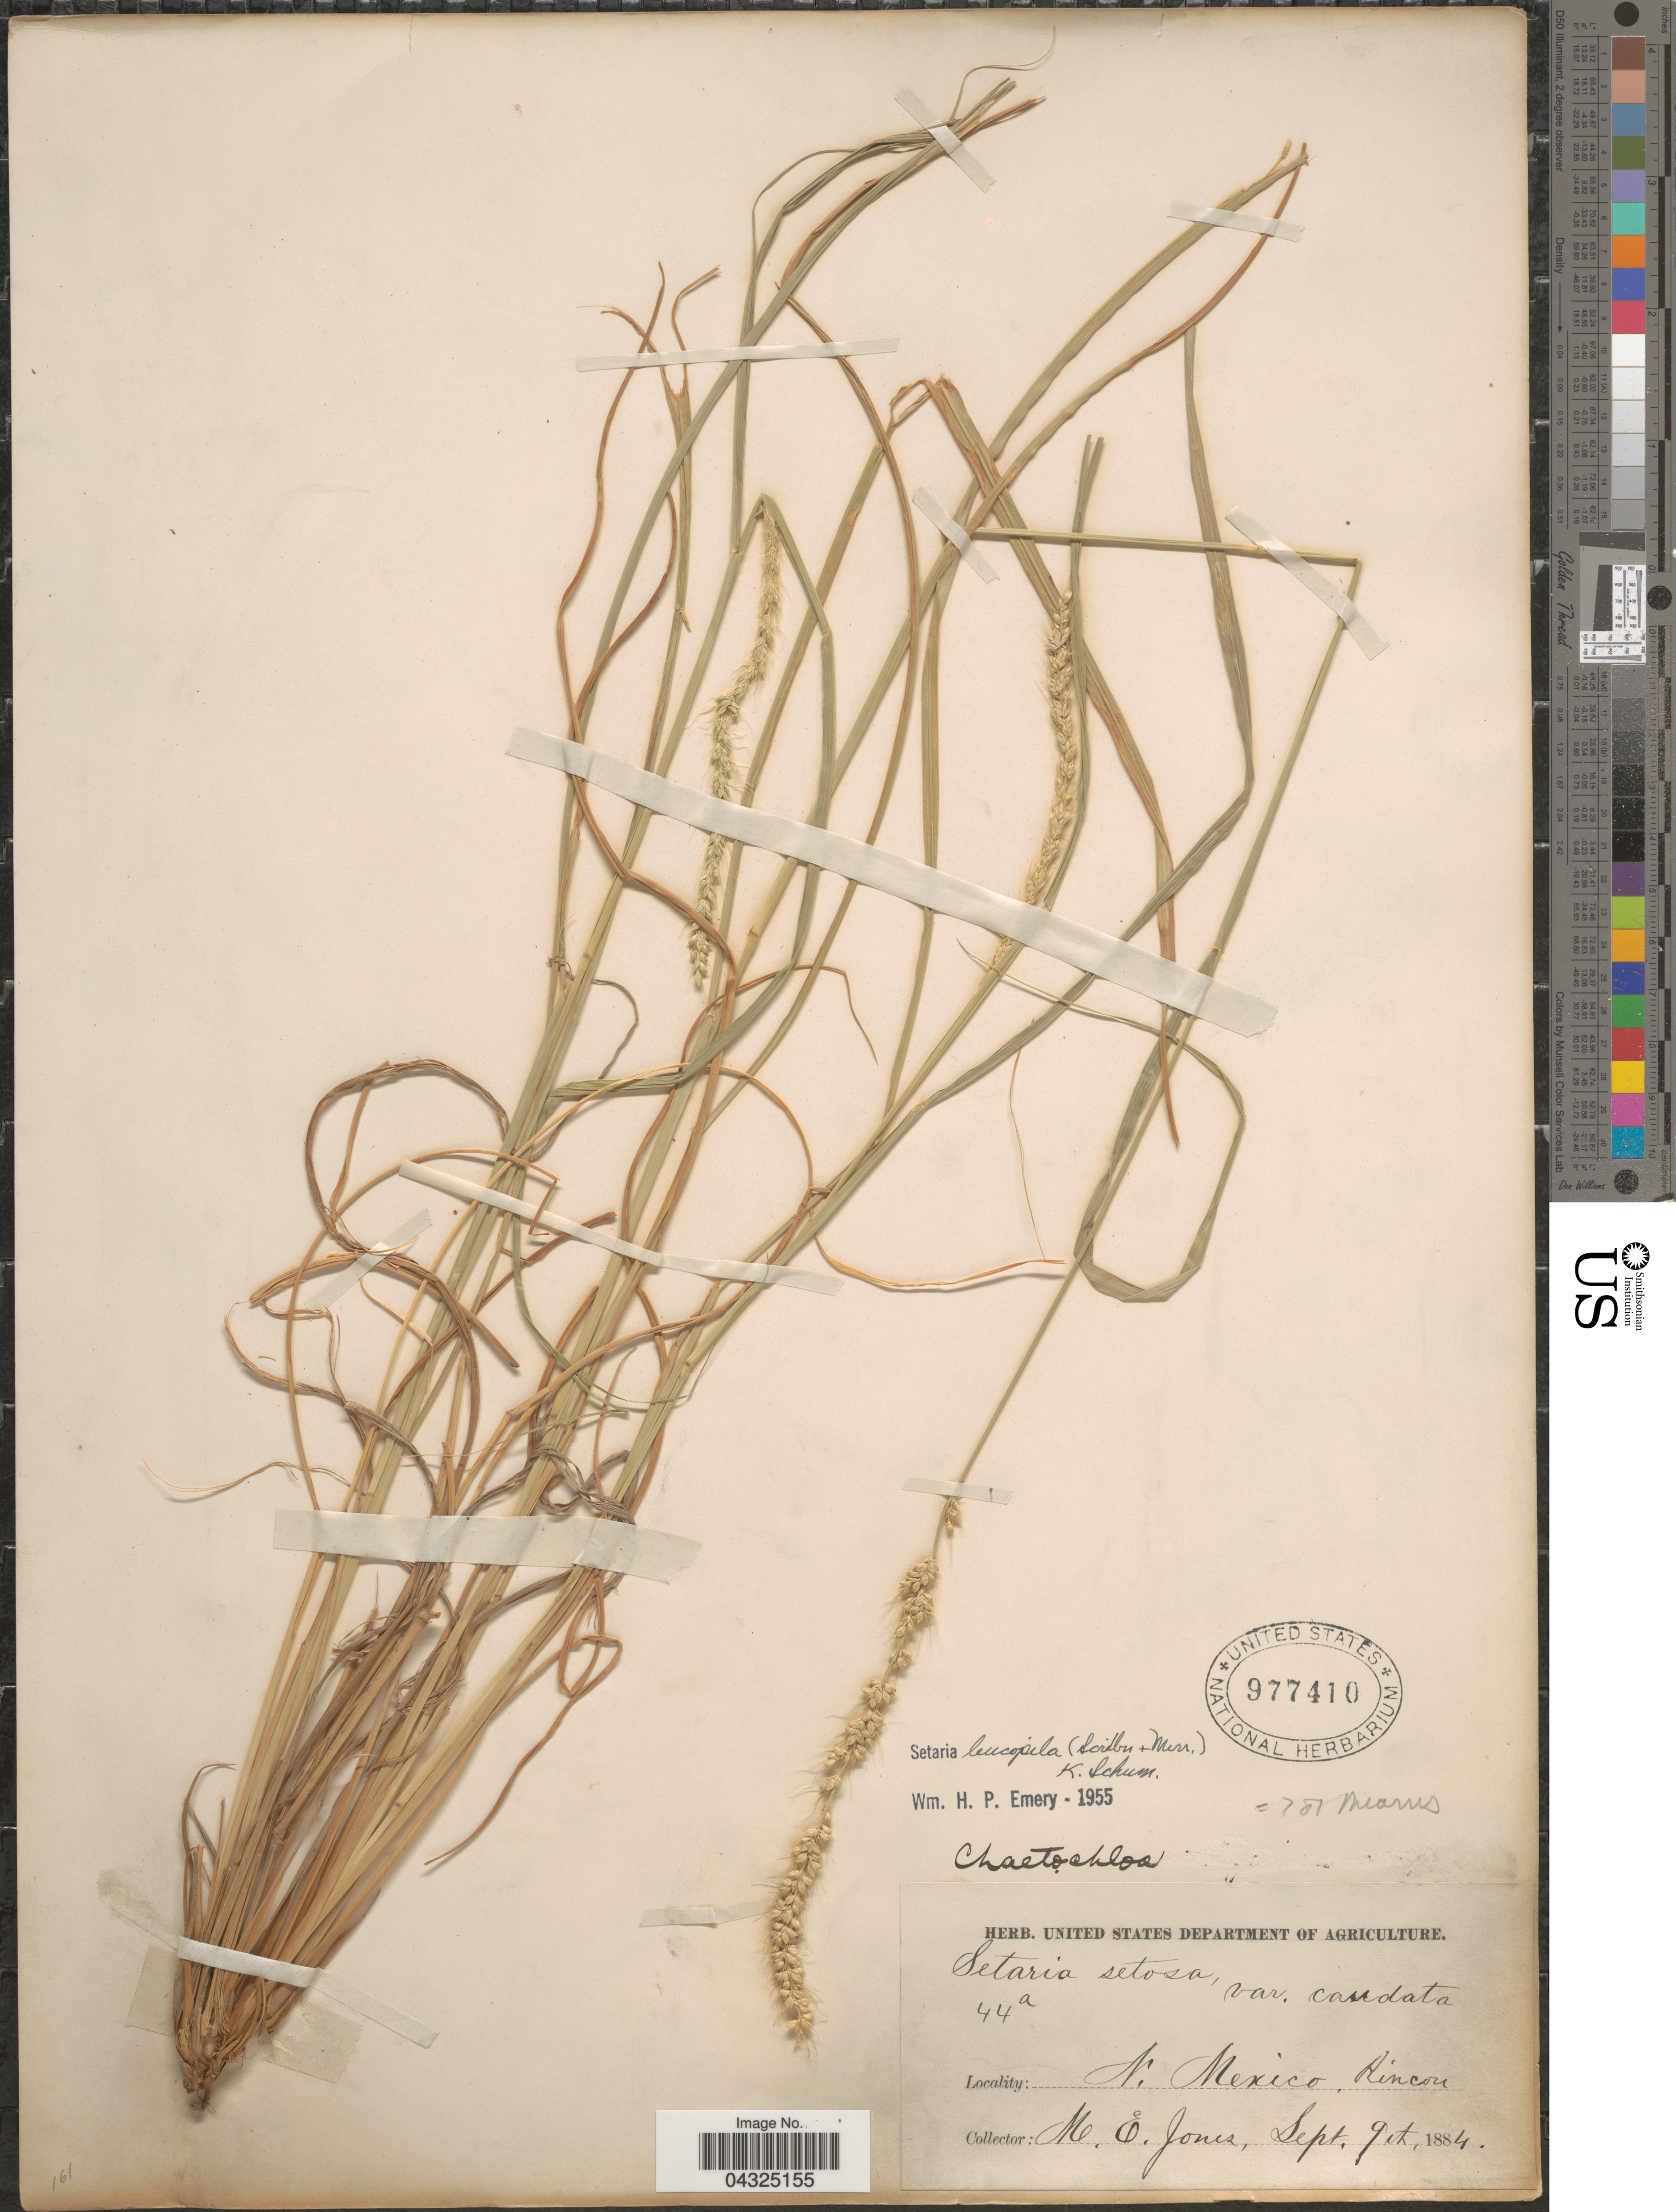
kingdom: Plantae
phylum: Tracheophyta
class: Liliopsida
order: Poales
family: Poaceae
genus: Setaria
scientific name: Setaria leucopila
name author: (Scribn. & Merr.) K. Schum.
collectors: M. E. Jones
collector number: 44a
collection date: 1884-09-09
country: United States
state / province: New Mexico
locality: Rincon.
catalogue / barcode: US 977410